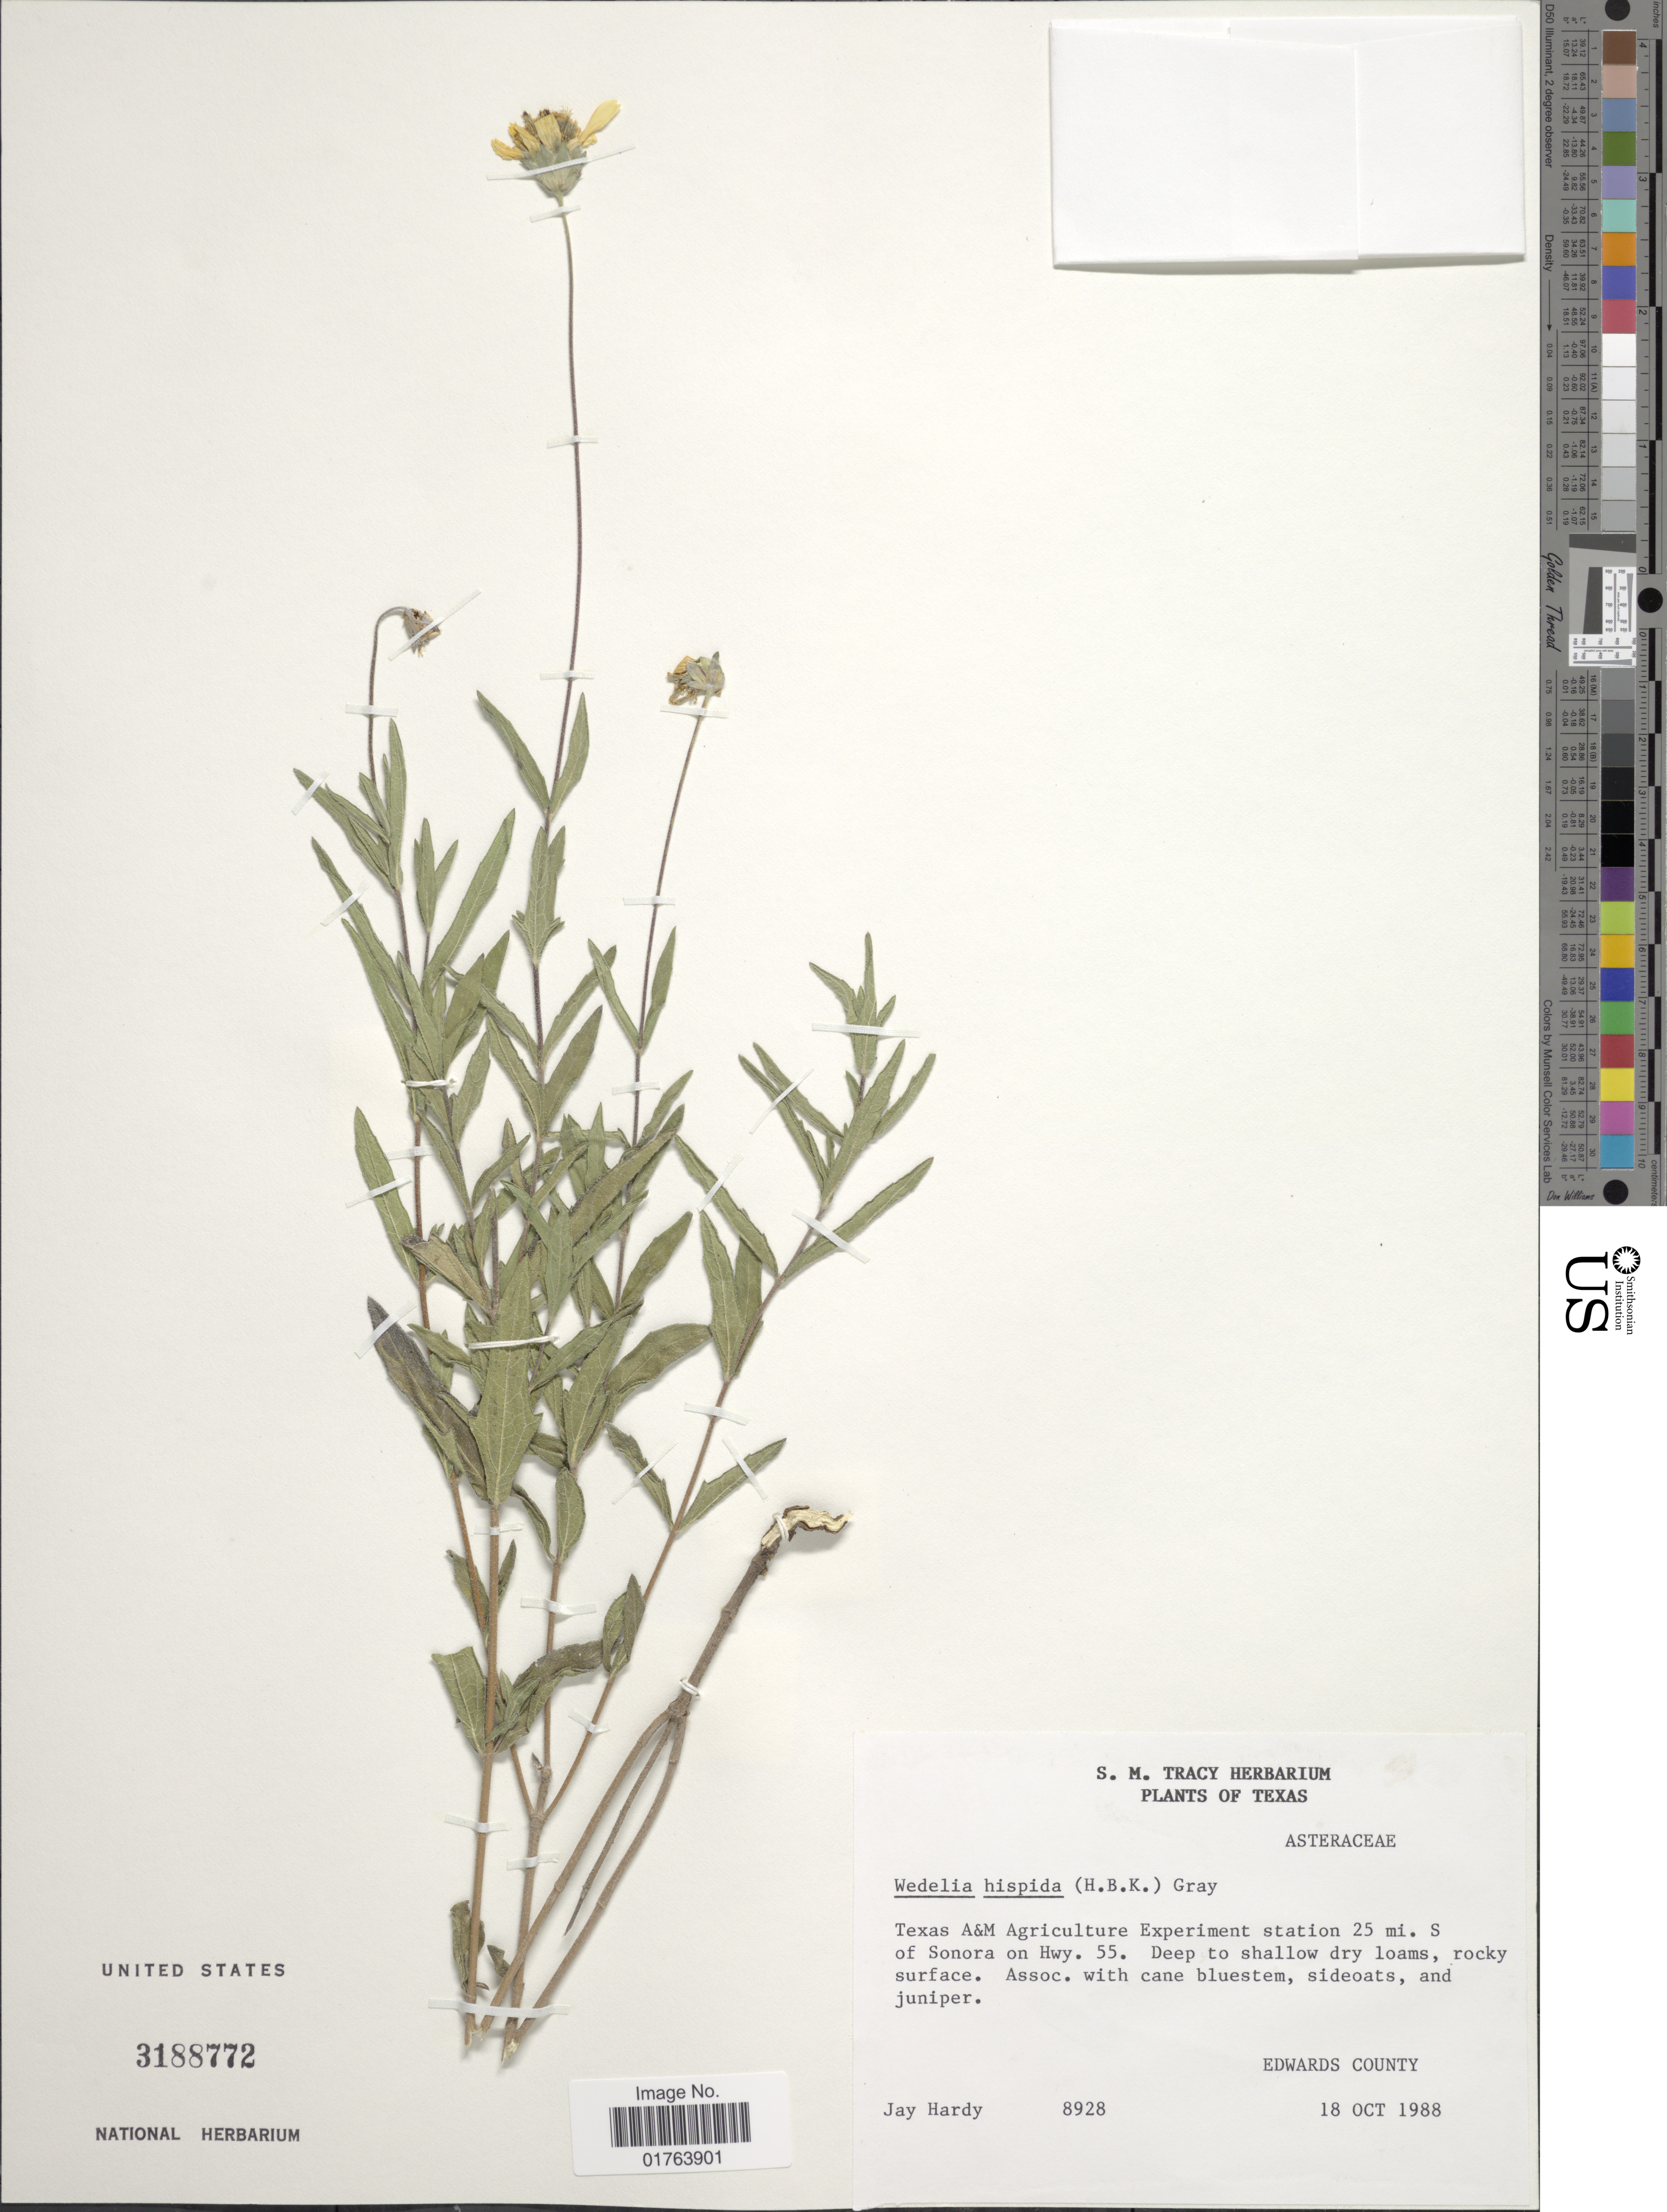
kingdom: Plantae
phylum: Tracheophyta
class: Magnoliopsida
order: Asterales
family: Asteraceae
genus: Wedelia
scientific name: Wedelia acapulcensis var. hispida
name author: (Kunth) Strother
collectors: J. Hardy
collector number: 8928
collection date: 1988-10-18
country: United States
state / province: Texas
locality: Texas A&M Agriculture Experiment Station 25 mi. S of Sonora on Hwy. 55, Edwards County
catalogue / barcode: US 3188772